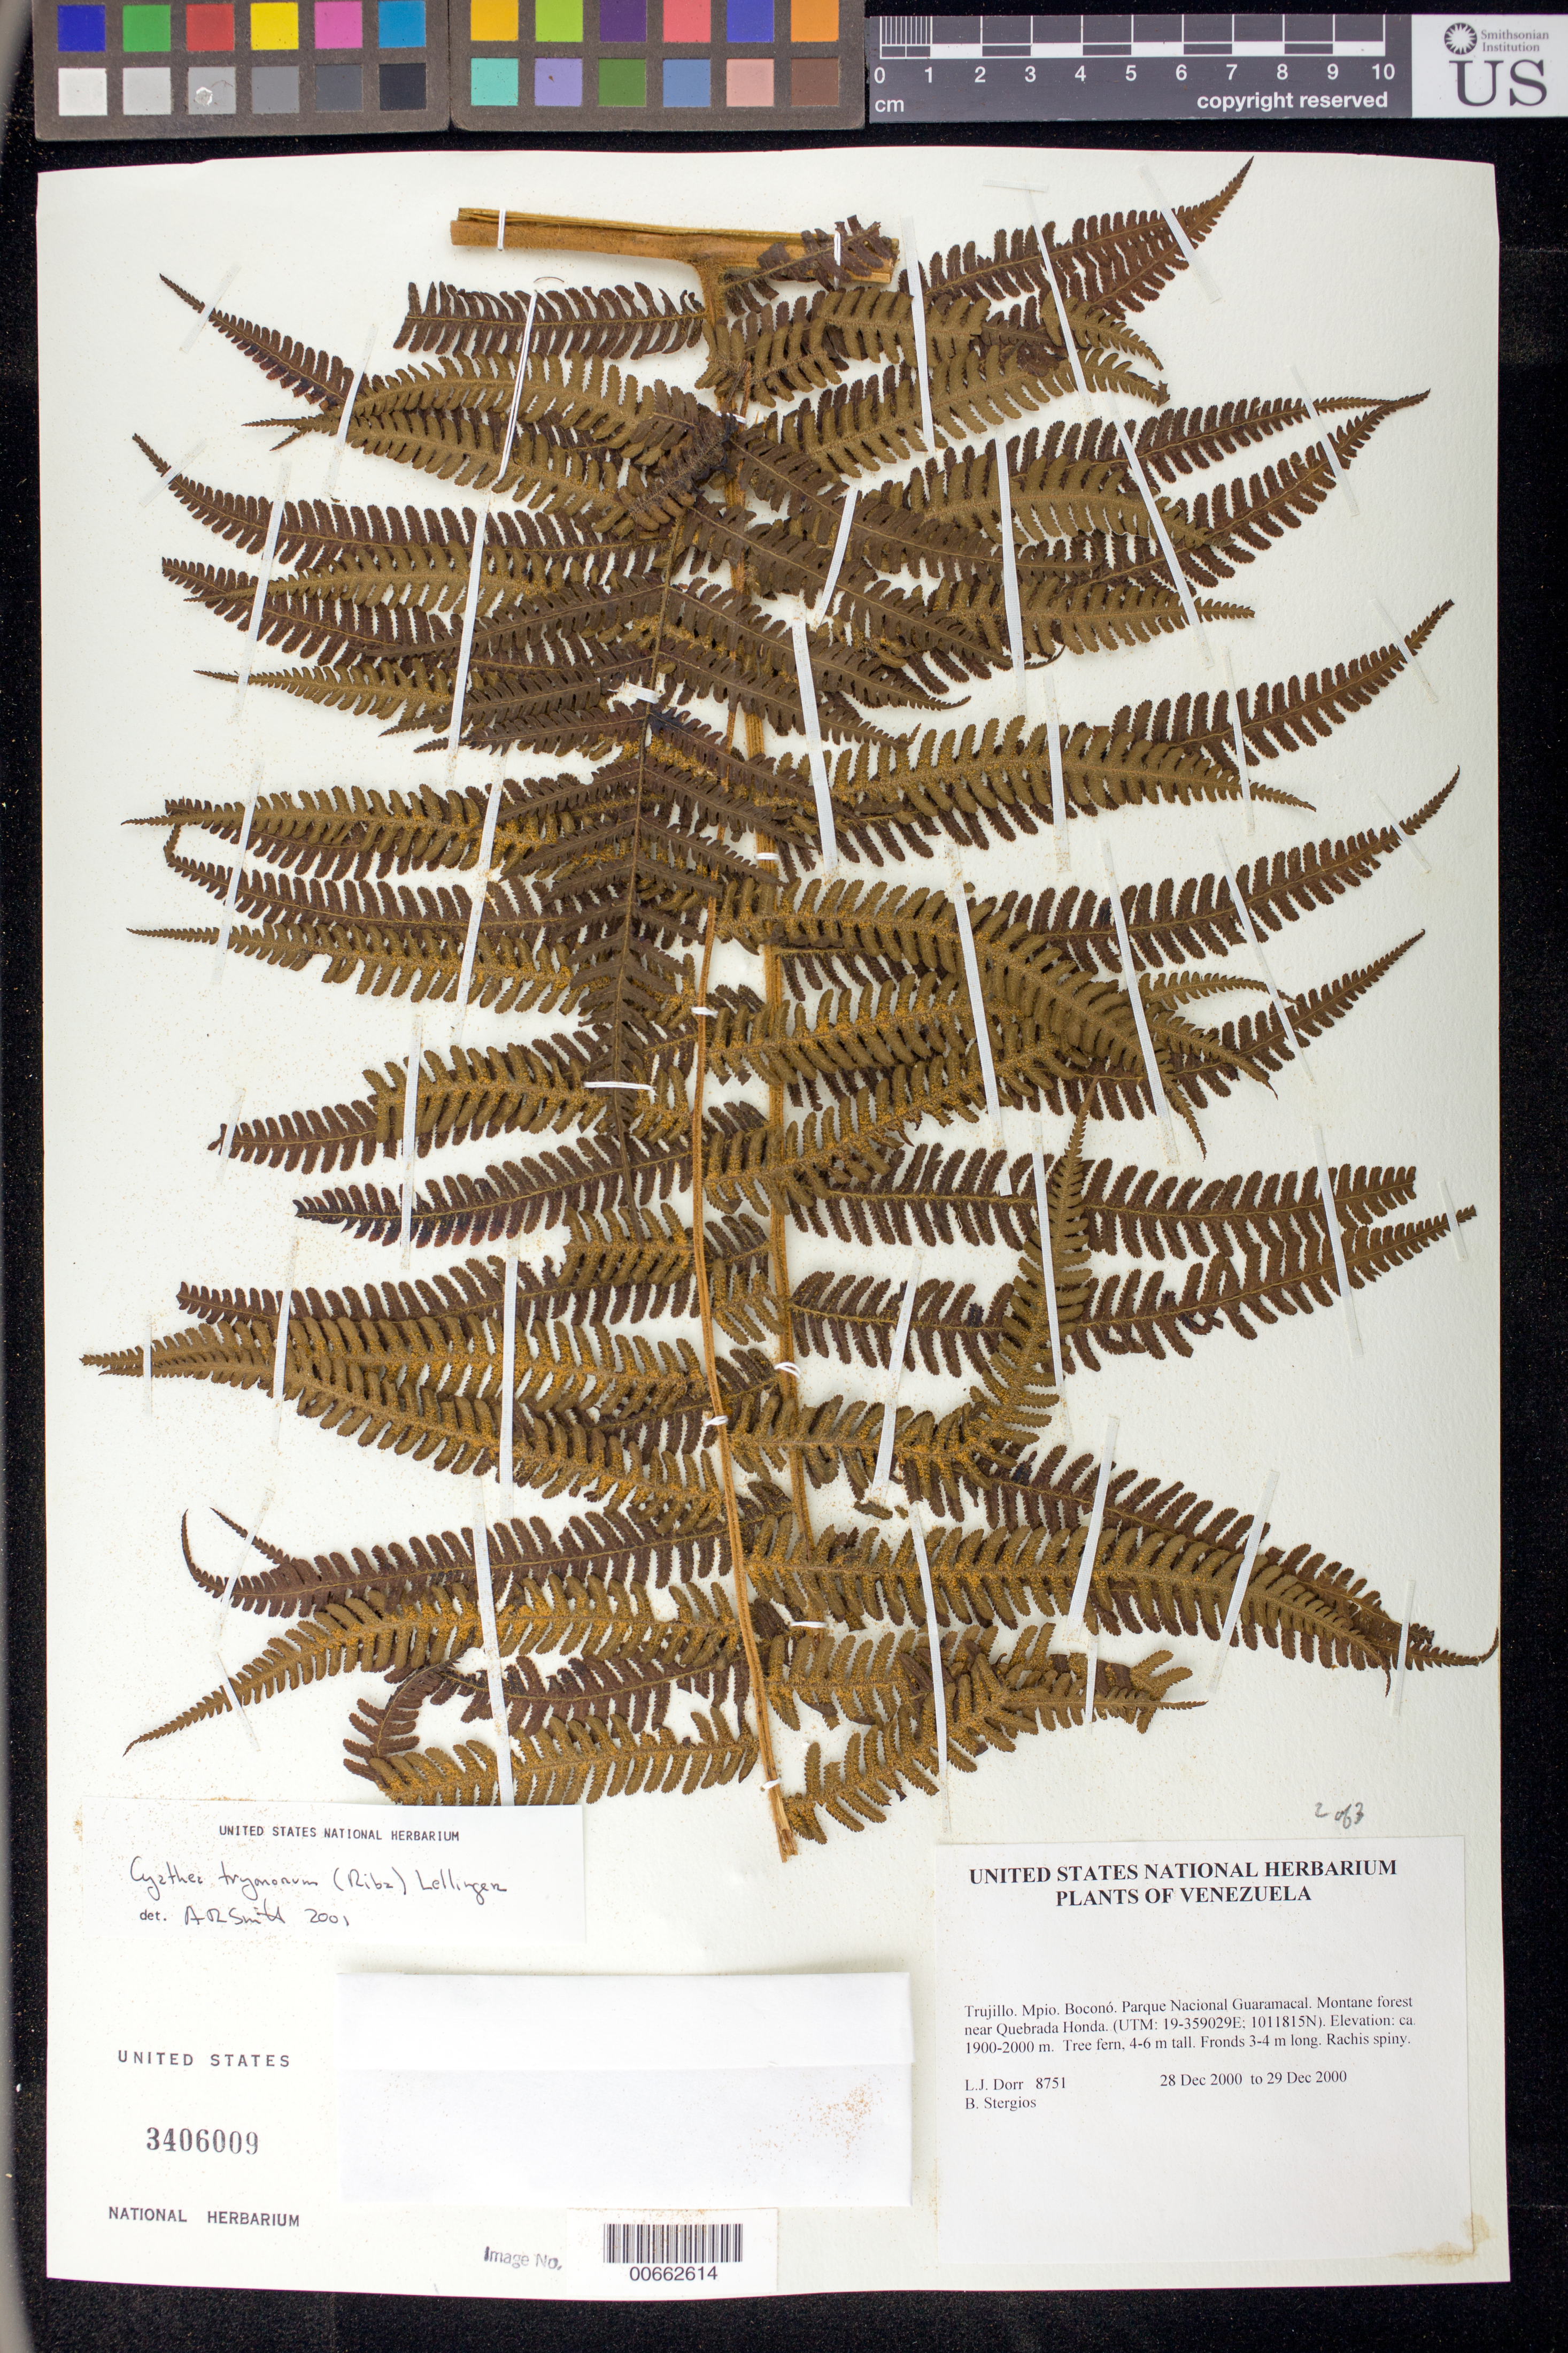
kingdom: Plantae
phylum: Tracheophyta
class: Polypodiopsida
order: Cyatheales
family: Cyatheaceae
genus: Cyathea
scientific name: Cyathea tryonorum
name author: (Riba) Lellinger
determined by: Smith, Alan R., (UC)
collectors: L. J. Dorr & B. G. Stergios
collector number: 8751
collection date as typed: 28 Dec 2000 to 29 Dec 2000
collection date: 2000-12-28/2000-12-29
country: Venezuela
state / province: Trujillo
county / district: Boconó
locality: Parque Nacional Guaramacal near Quebrada Honda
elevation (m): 1900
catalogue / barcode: US 3406009